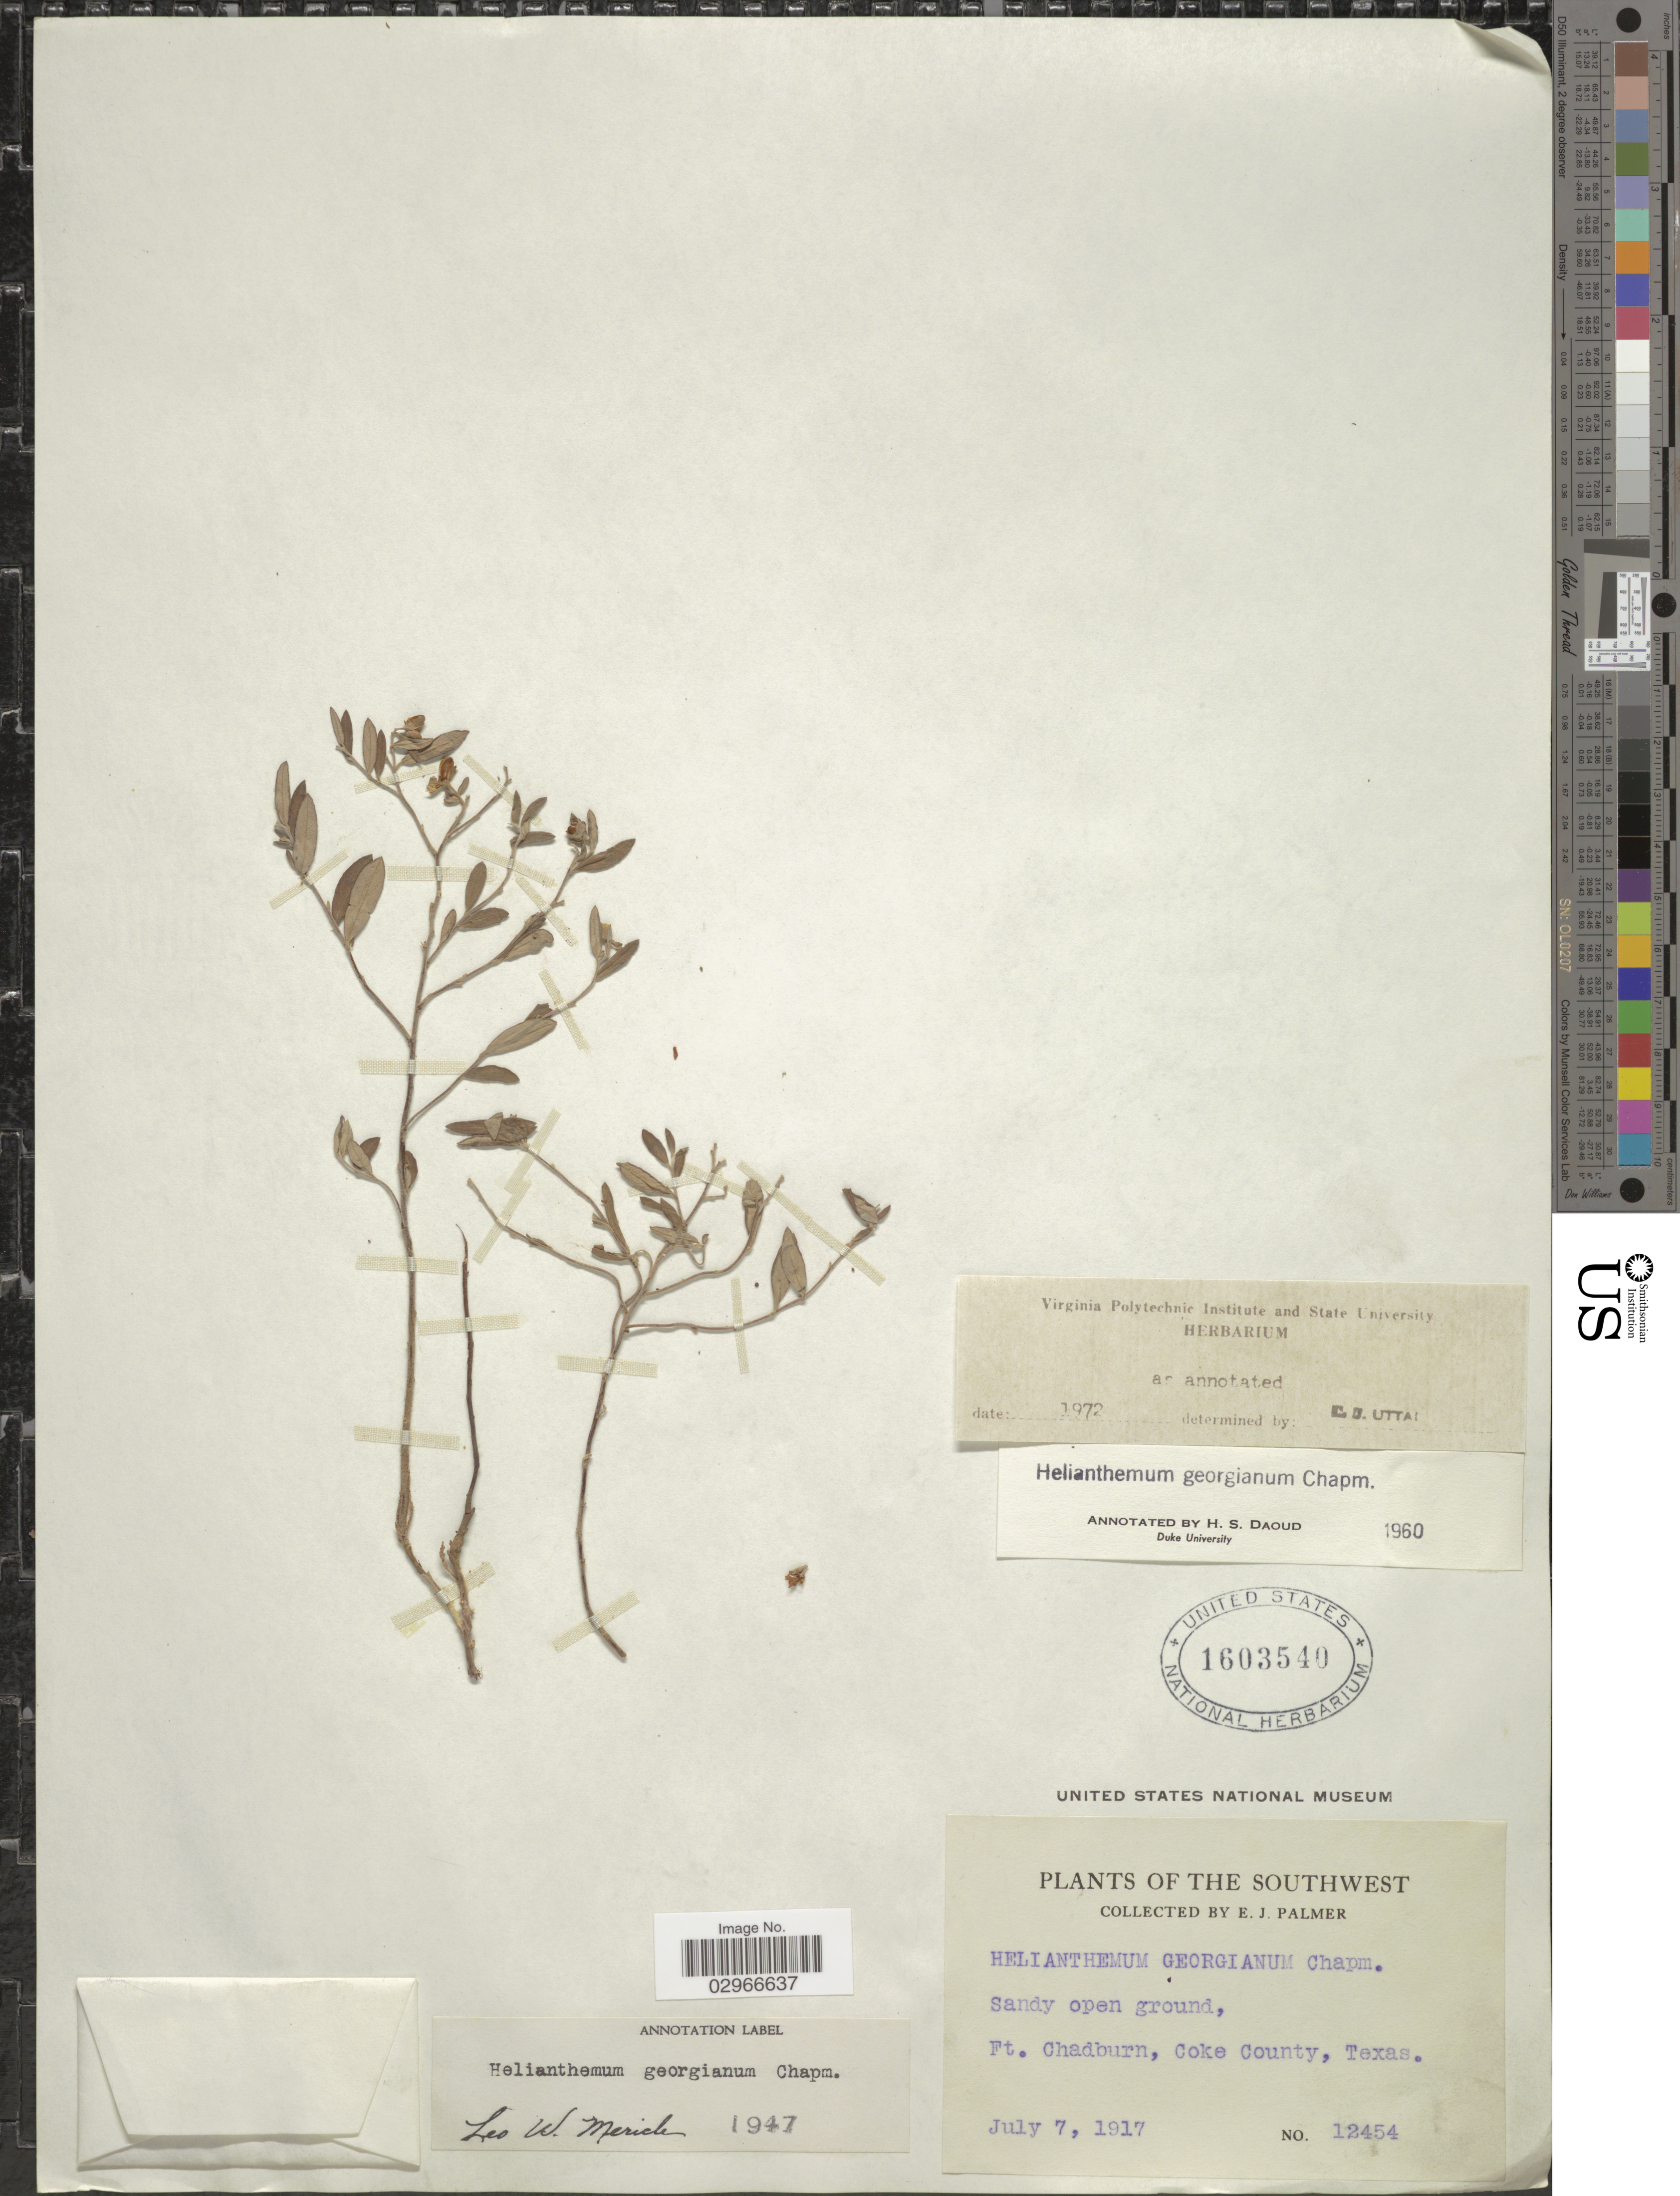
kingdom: Plantae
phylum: Tracheophyta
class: Magnoliopsida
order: Malvales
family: Cistaceae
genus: Helianthemum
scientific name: Helianthemum georgianum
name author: Chapm.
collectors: E. J. Palmer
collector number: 12454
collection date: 1917-07-07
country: United States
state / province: Texas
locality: The Southwest, Ft. Chadburn, Coke County.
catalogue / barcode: US 1603540